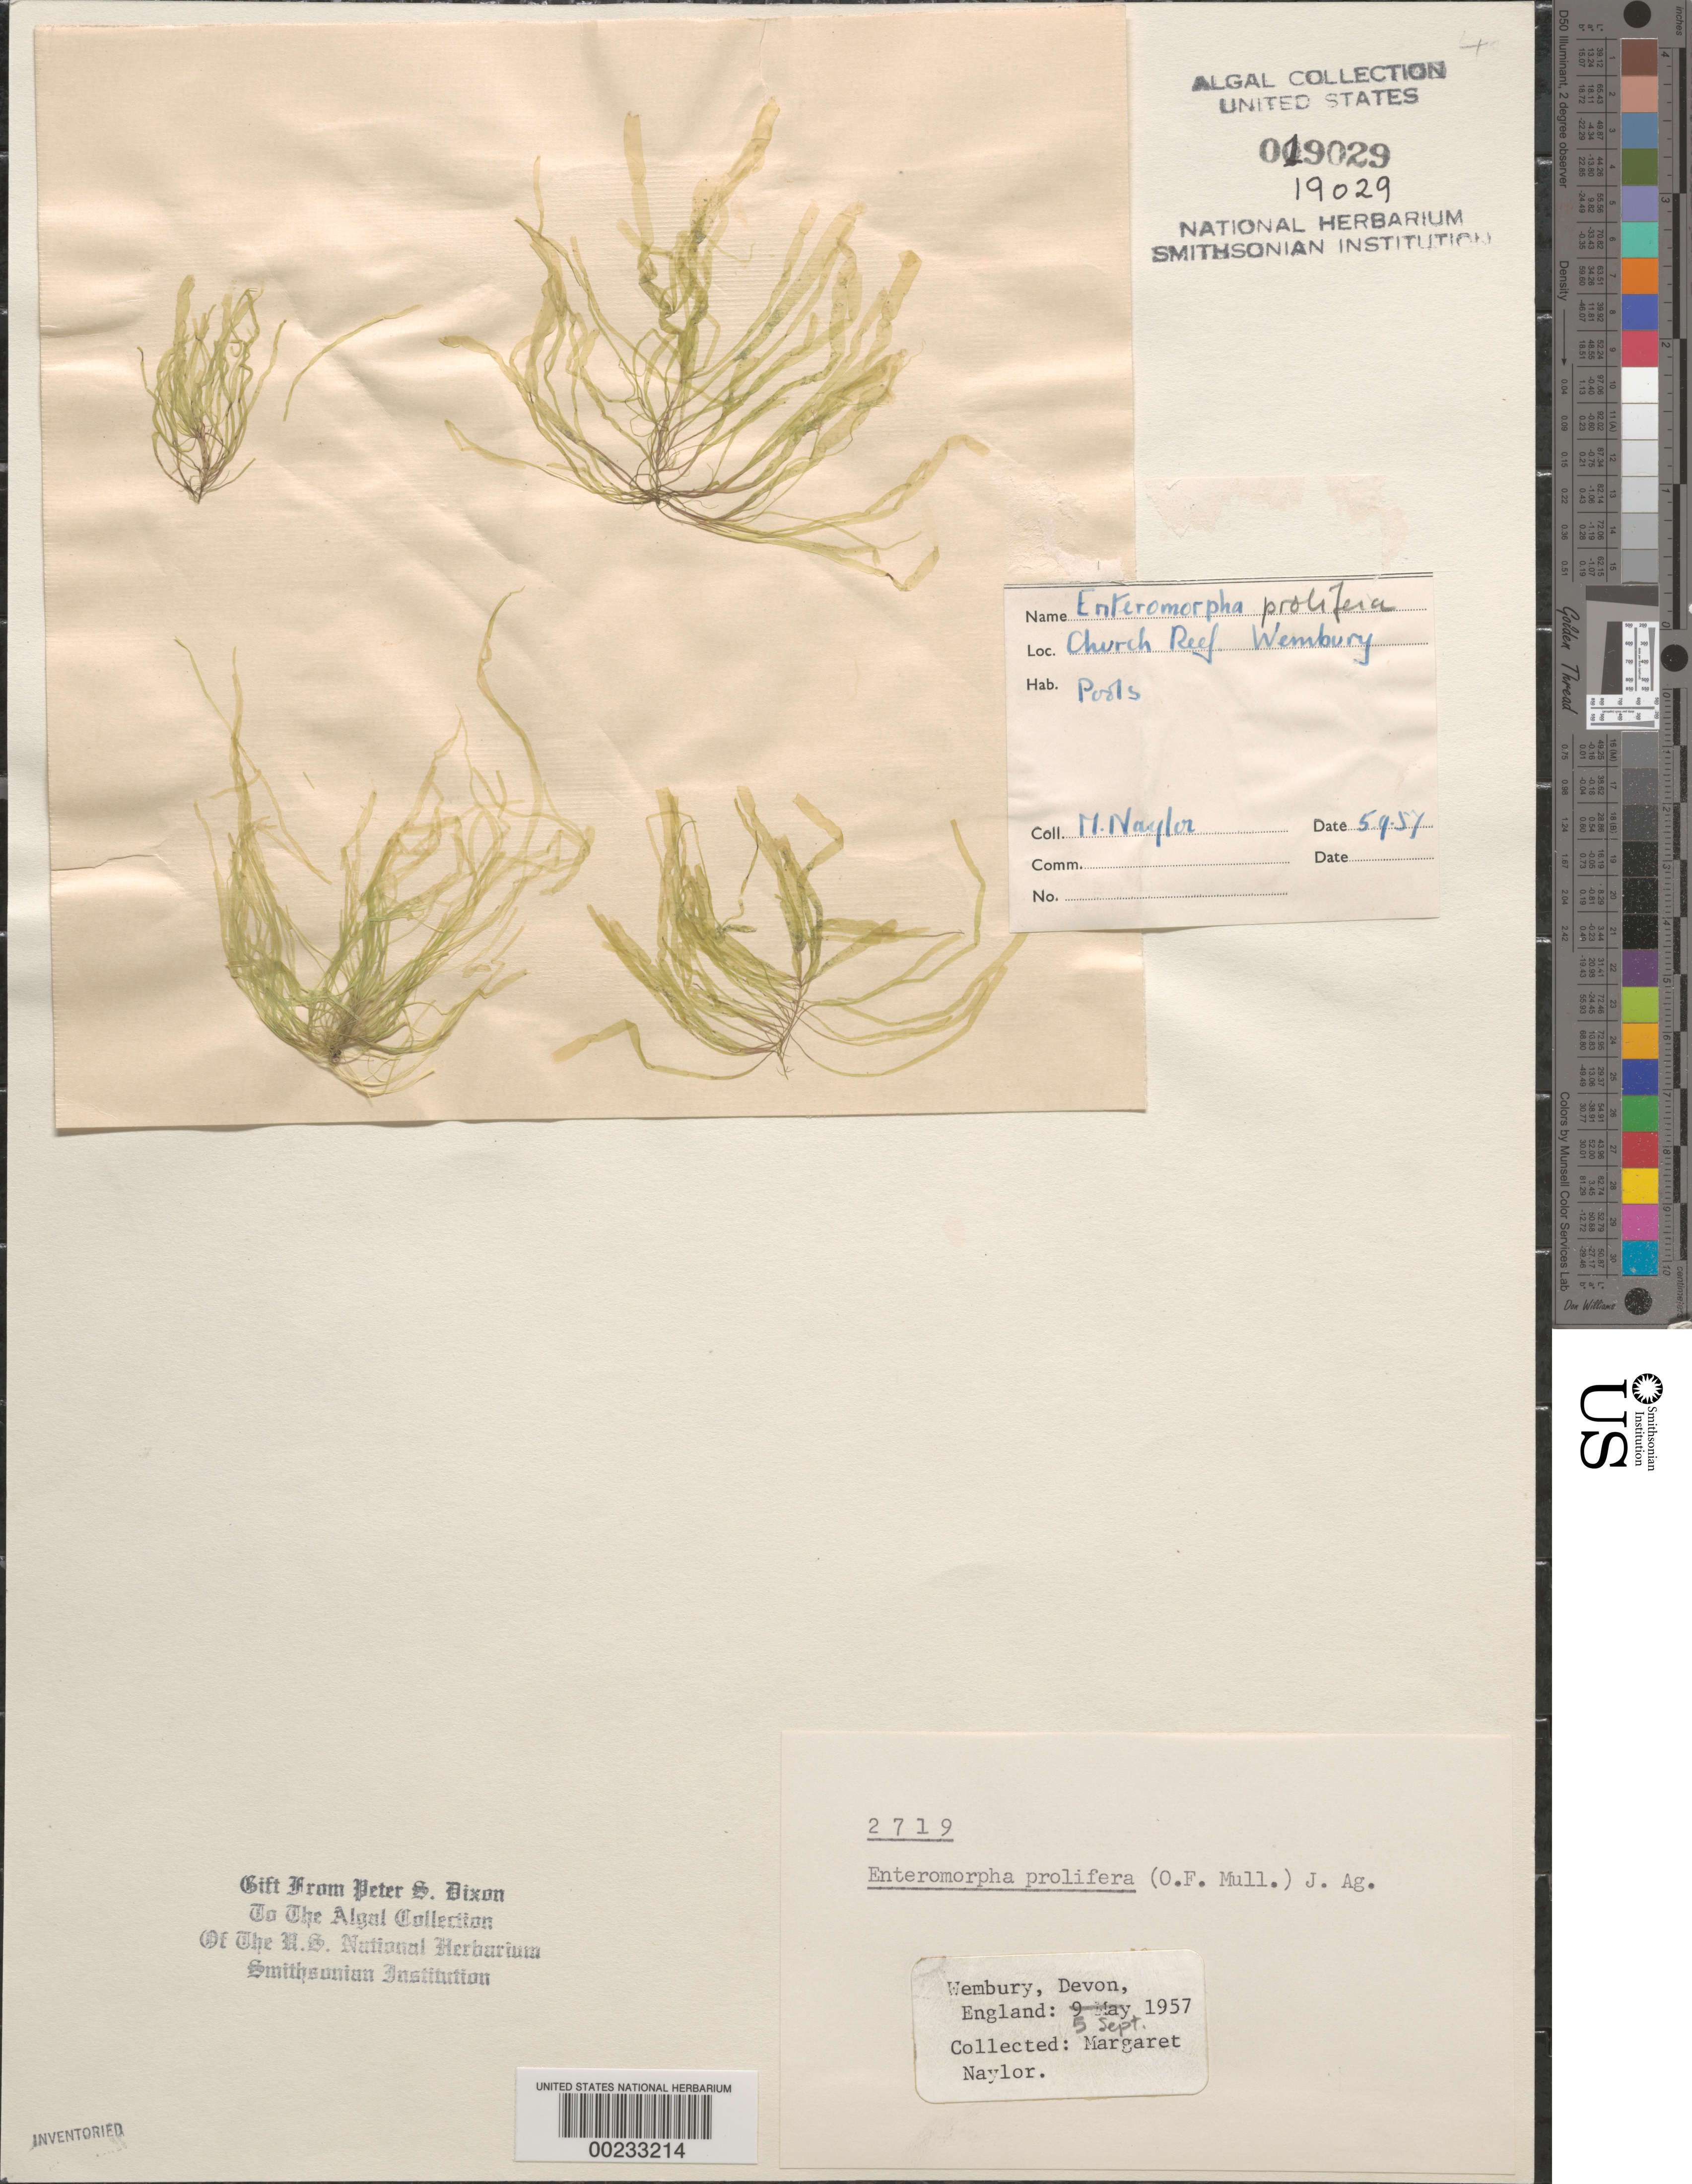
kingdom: Plantae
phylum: Chlorophyta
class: Ulvophyceae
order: Ulvales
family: Ulvaceae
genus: Ulva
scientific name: Ulva prolifera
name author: O.F. Müller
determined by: Algae name updating Project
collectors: M. Roberts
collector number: PSD 2719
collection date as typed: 05 Sep 1957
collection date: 1957-09-05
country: United Kingdom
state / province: England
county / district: Devon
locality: Wembury, Church Reef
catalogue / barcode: US 19029